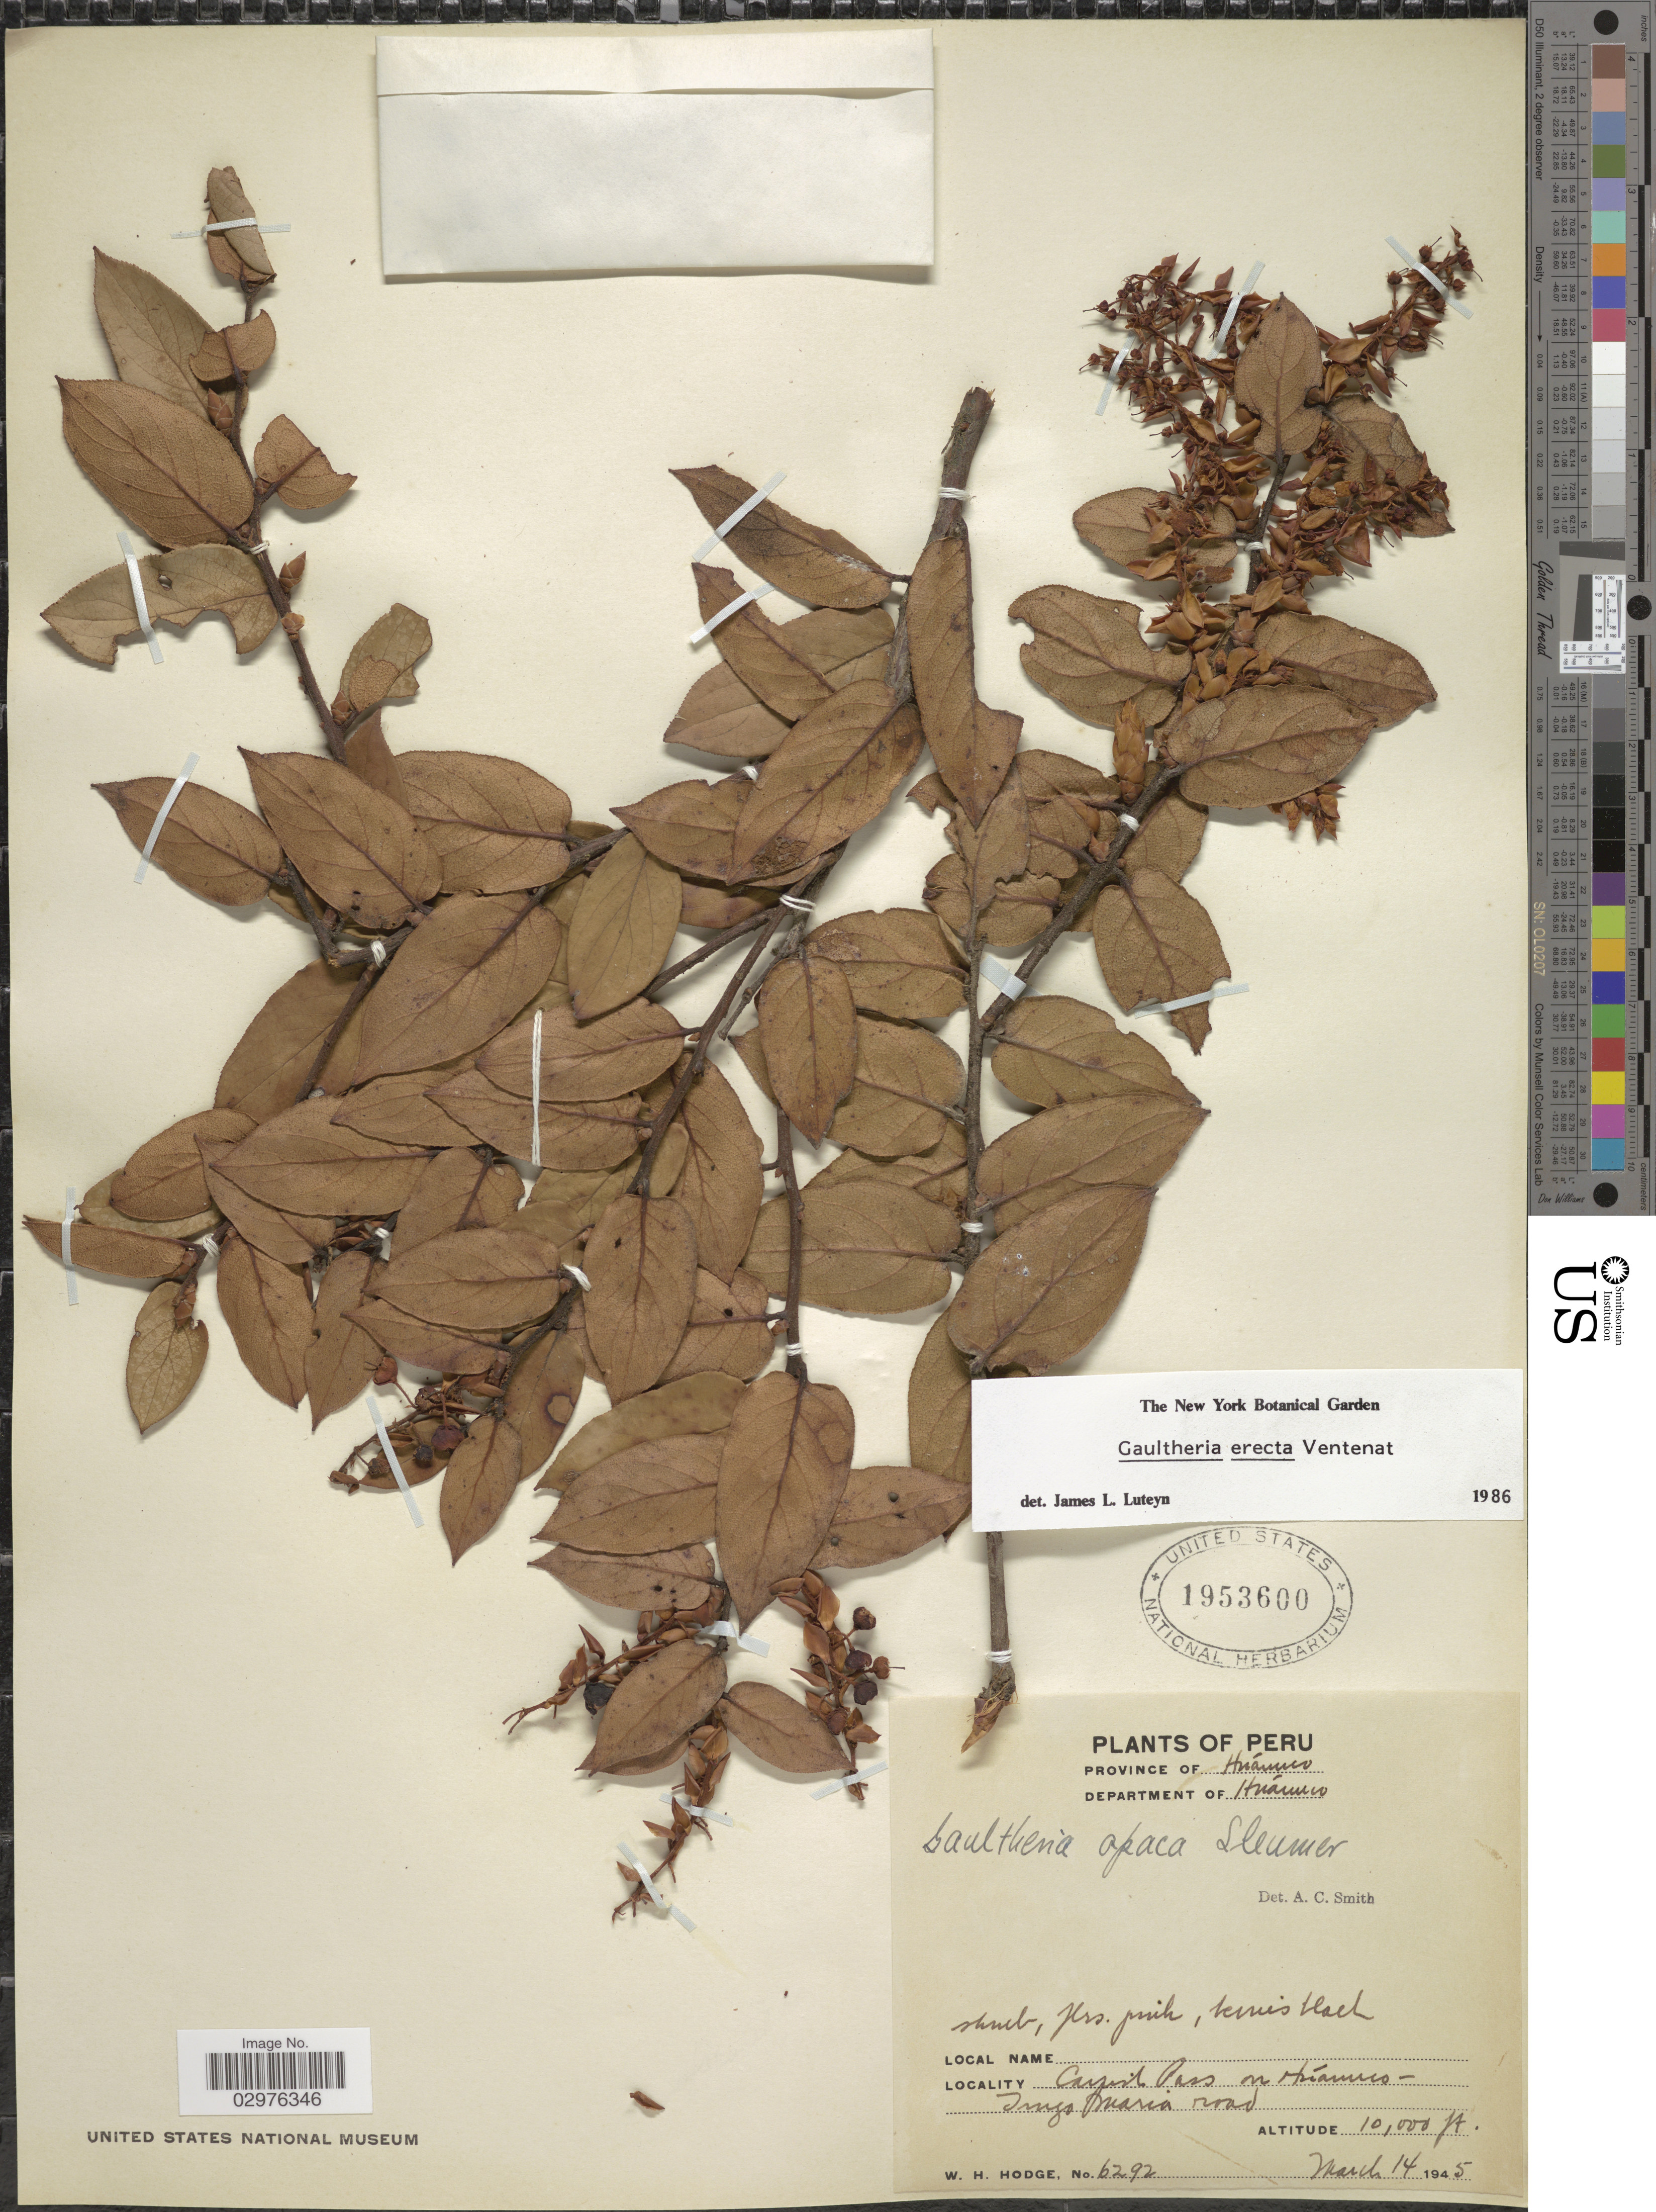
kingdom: Plantae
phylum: Tracheophyta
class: Magnoliopsida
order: Ericales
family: Ericaceae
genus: Gaultheria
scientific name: Gaultheria erecta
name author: Vent.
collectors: W. Hodge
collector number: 6292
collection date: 1945-03-14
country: Peru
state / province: Huánuco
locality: Province of Huánuco. Department of Huánuco. Carpish Pass on Huánuco-Tingo Maria road.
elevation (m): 3048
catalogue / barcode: US 1953600